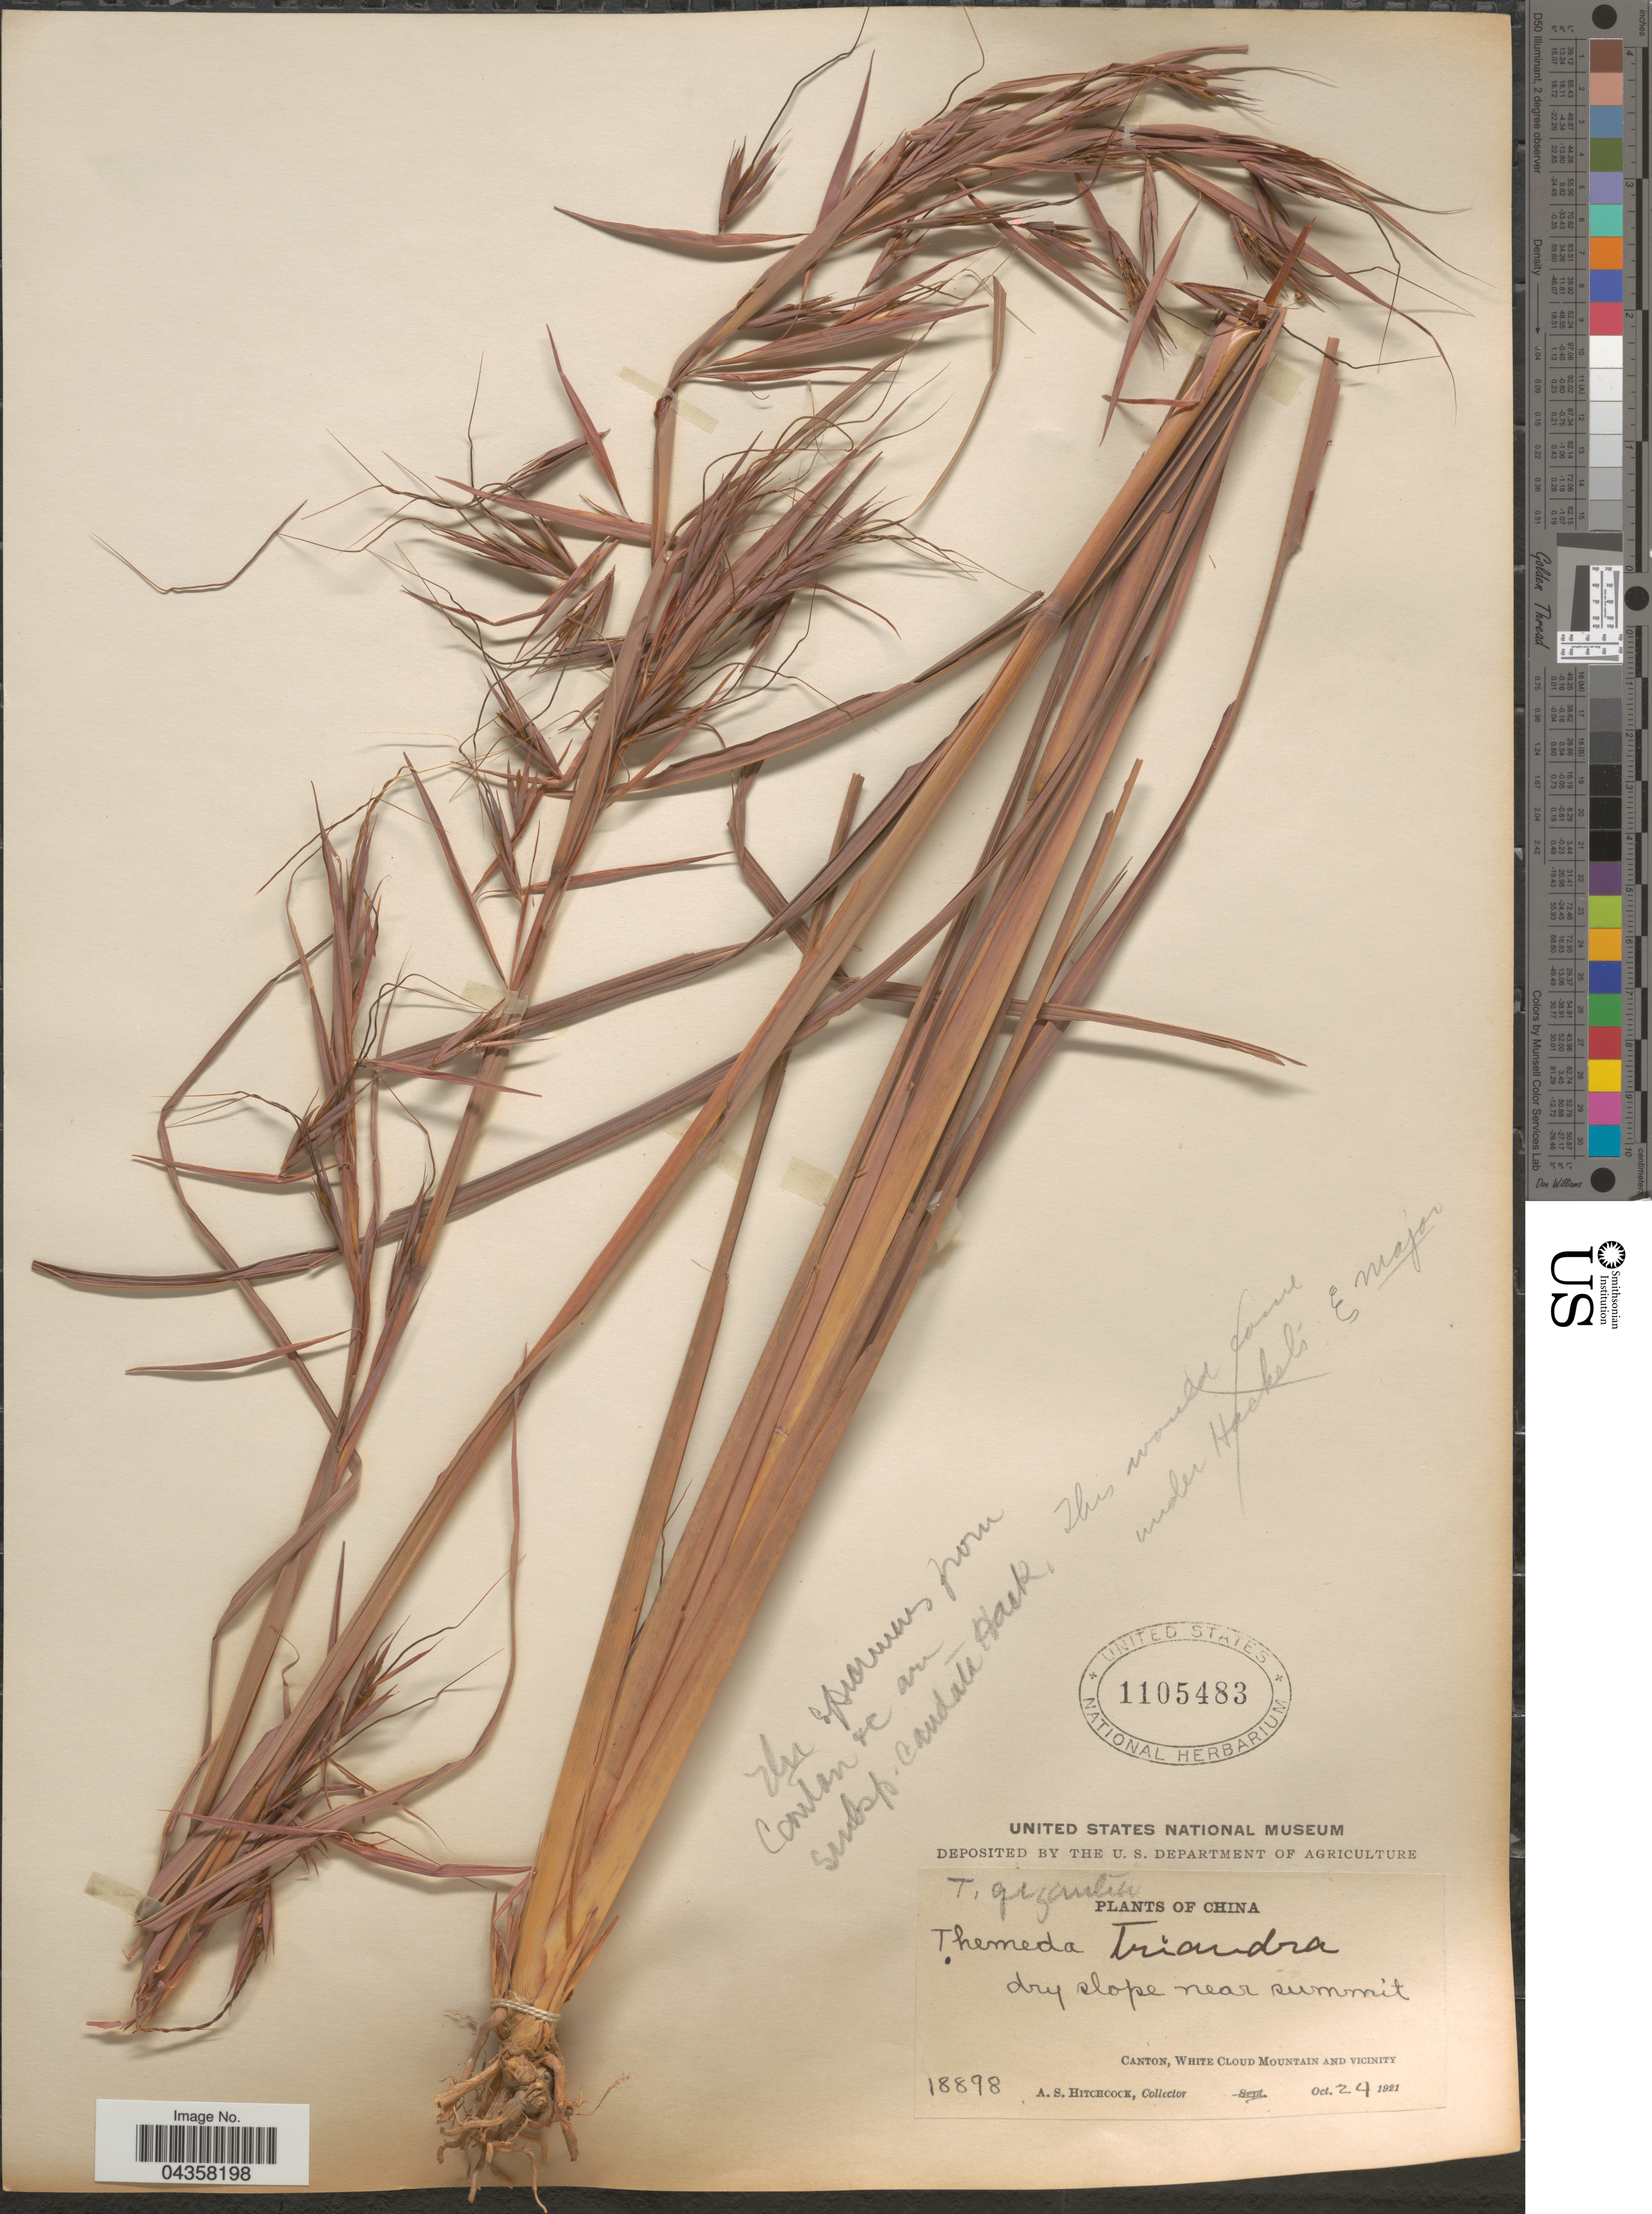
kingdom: Plantae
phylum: Tracheophyta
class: Liliopsida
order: Poales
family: Poaceae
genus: Themeda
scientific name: Themeda gigantea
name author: Hack.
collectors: A. S. Hitchcock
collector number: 18898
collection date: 1921-10-24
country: China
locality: Dry slope near summit. Canton, White Cloud Mountain and Vicinity.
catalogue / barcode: US 1105483